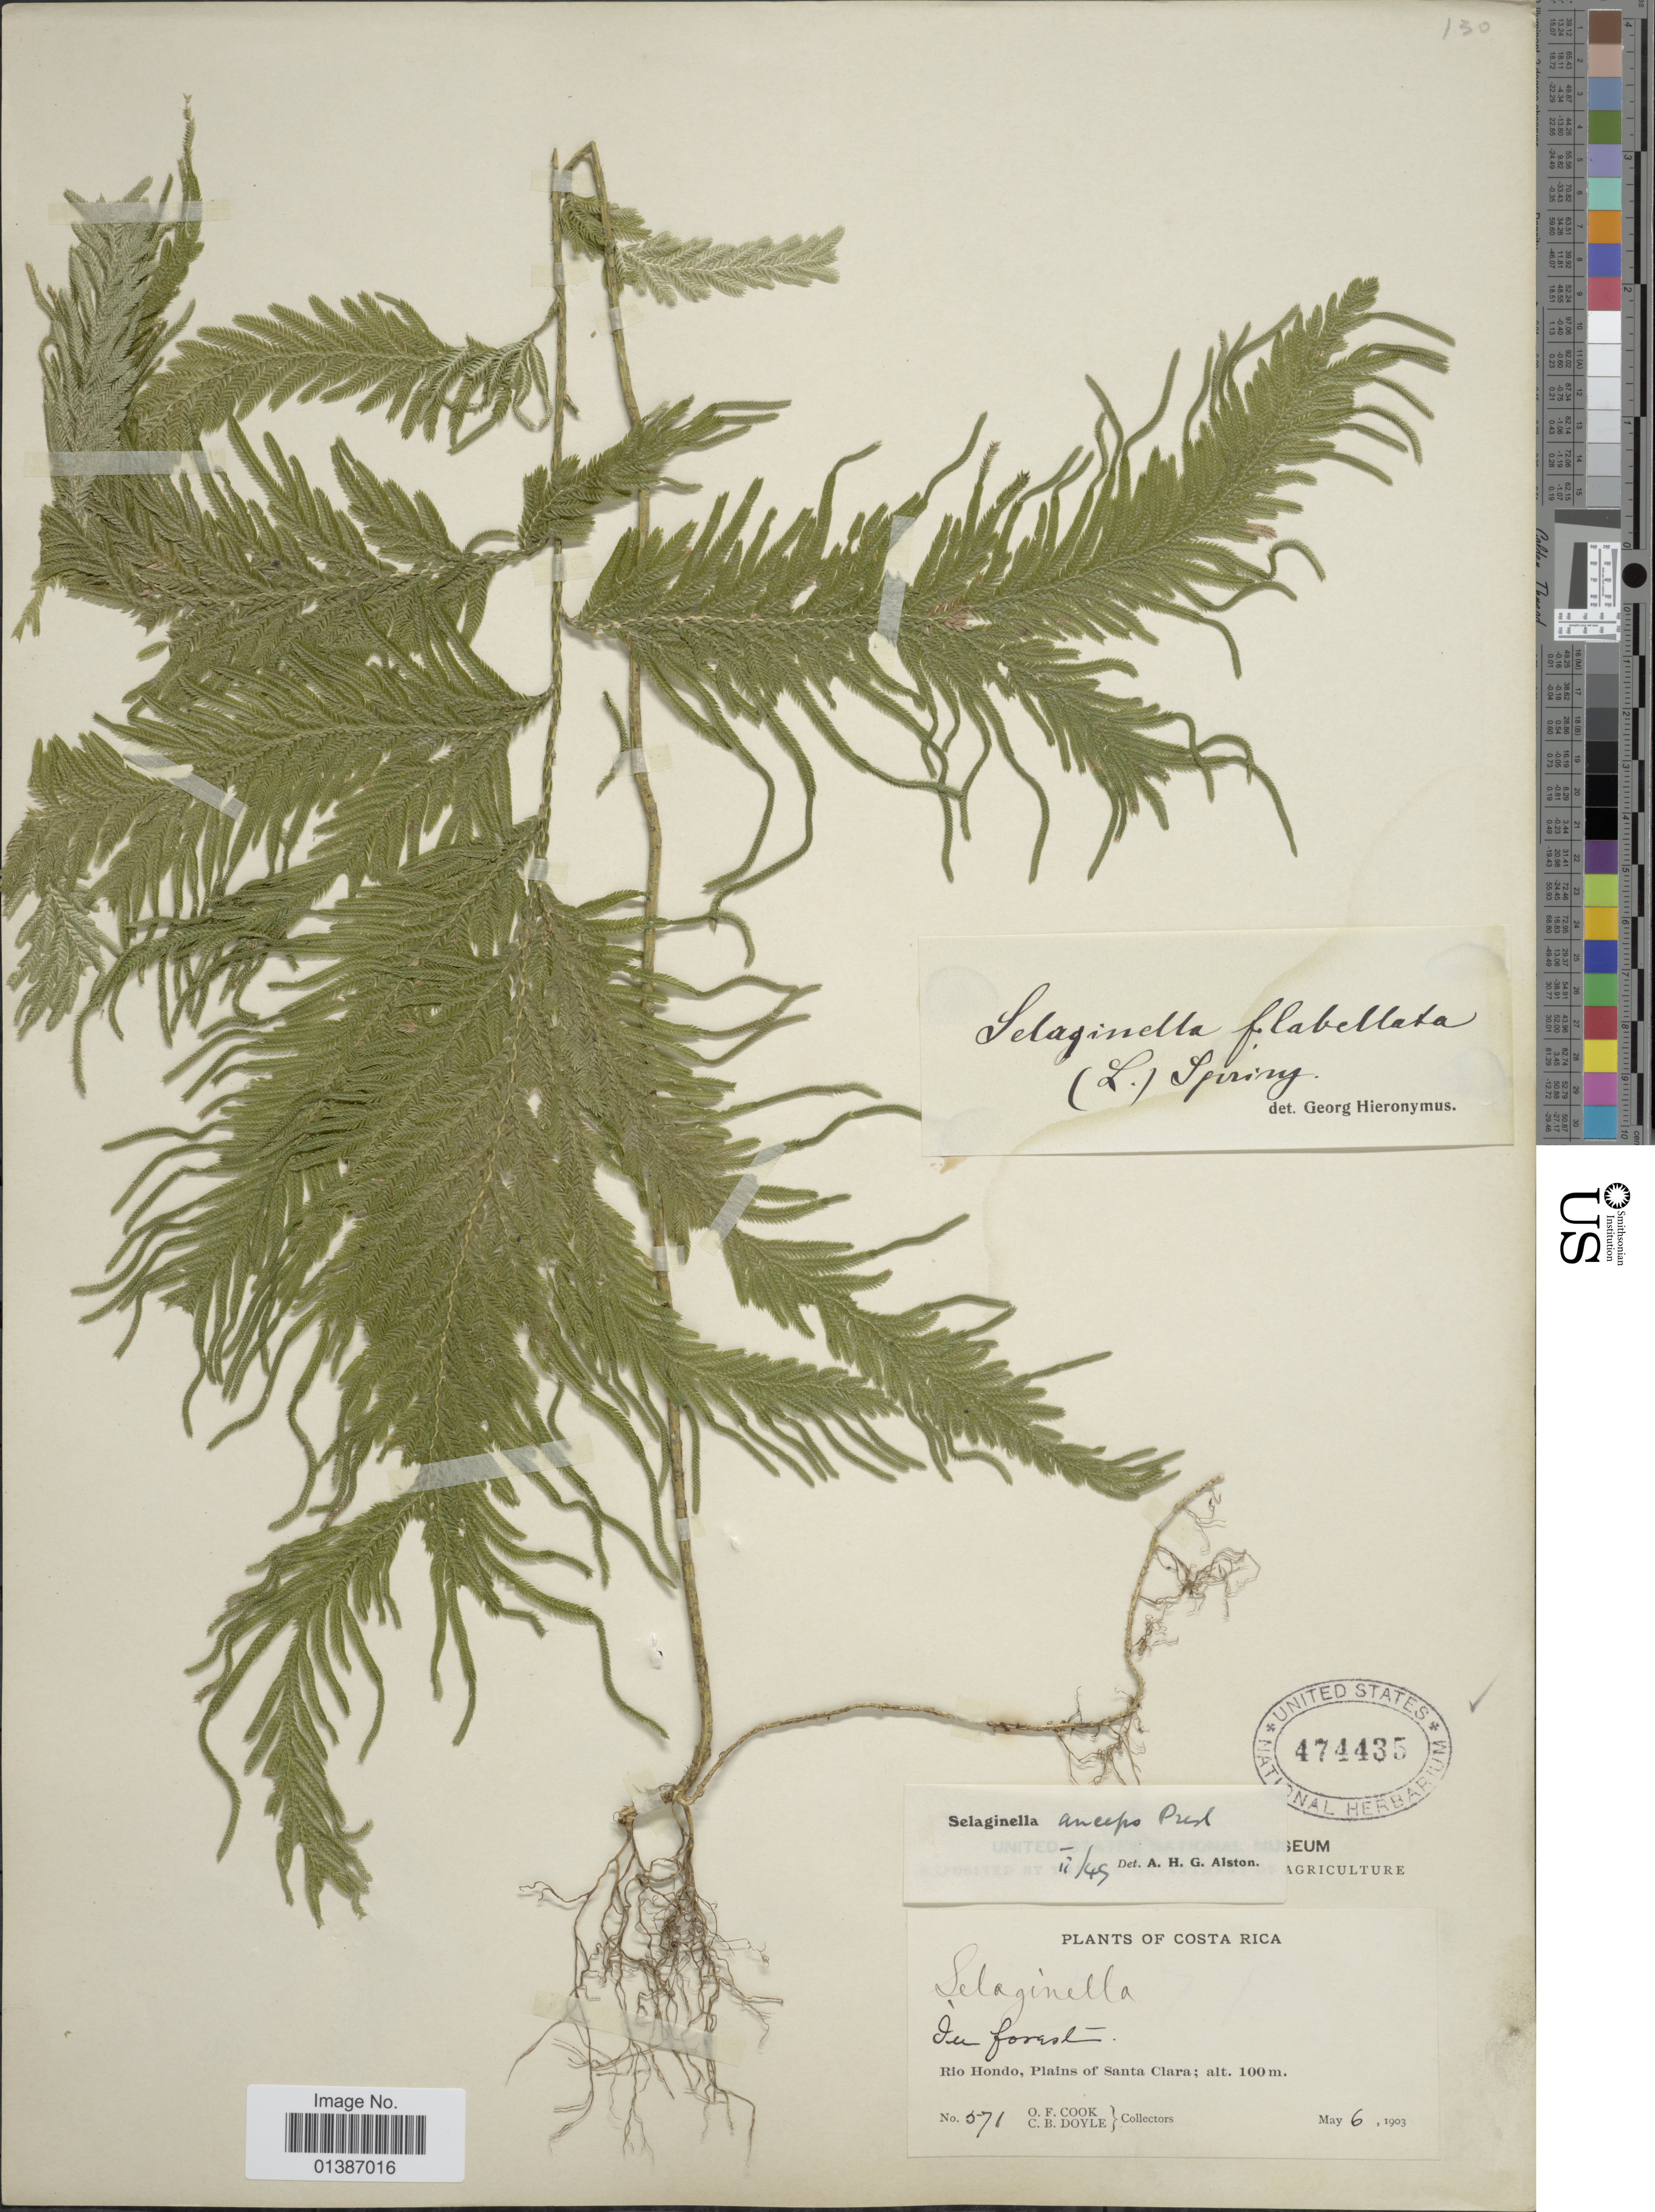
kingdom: Plantae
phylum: Tracheophyta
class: Lycopodiopsida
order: Selaginellales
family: Selaginellaceae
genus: Selaginella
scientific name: Selaginella anceps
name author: (C. Presl)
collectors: O. F. Cook & C. Doyle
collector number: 571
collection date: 1903-05-06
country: Costa Rica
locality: Rio Hondo, Plains of Santa Clara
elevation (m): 100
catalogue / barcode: US 474435